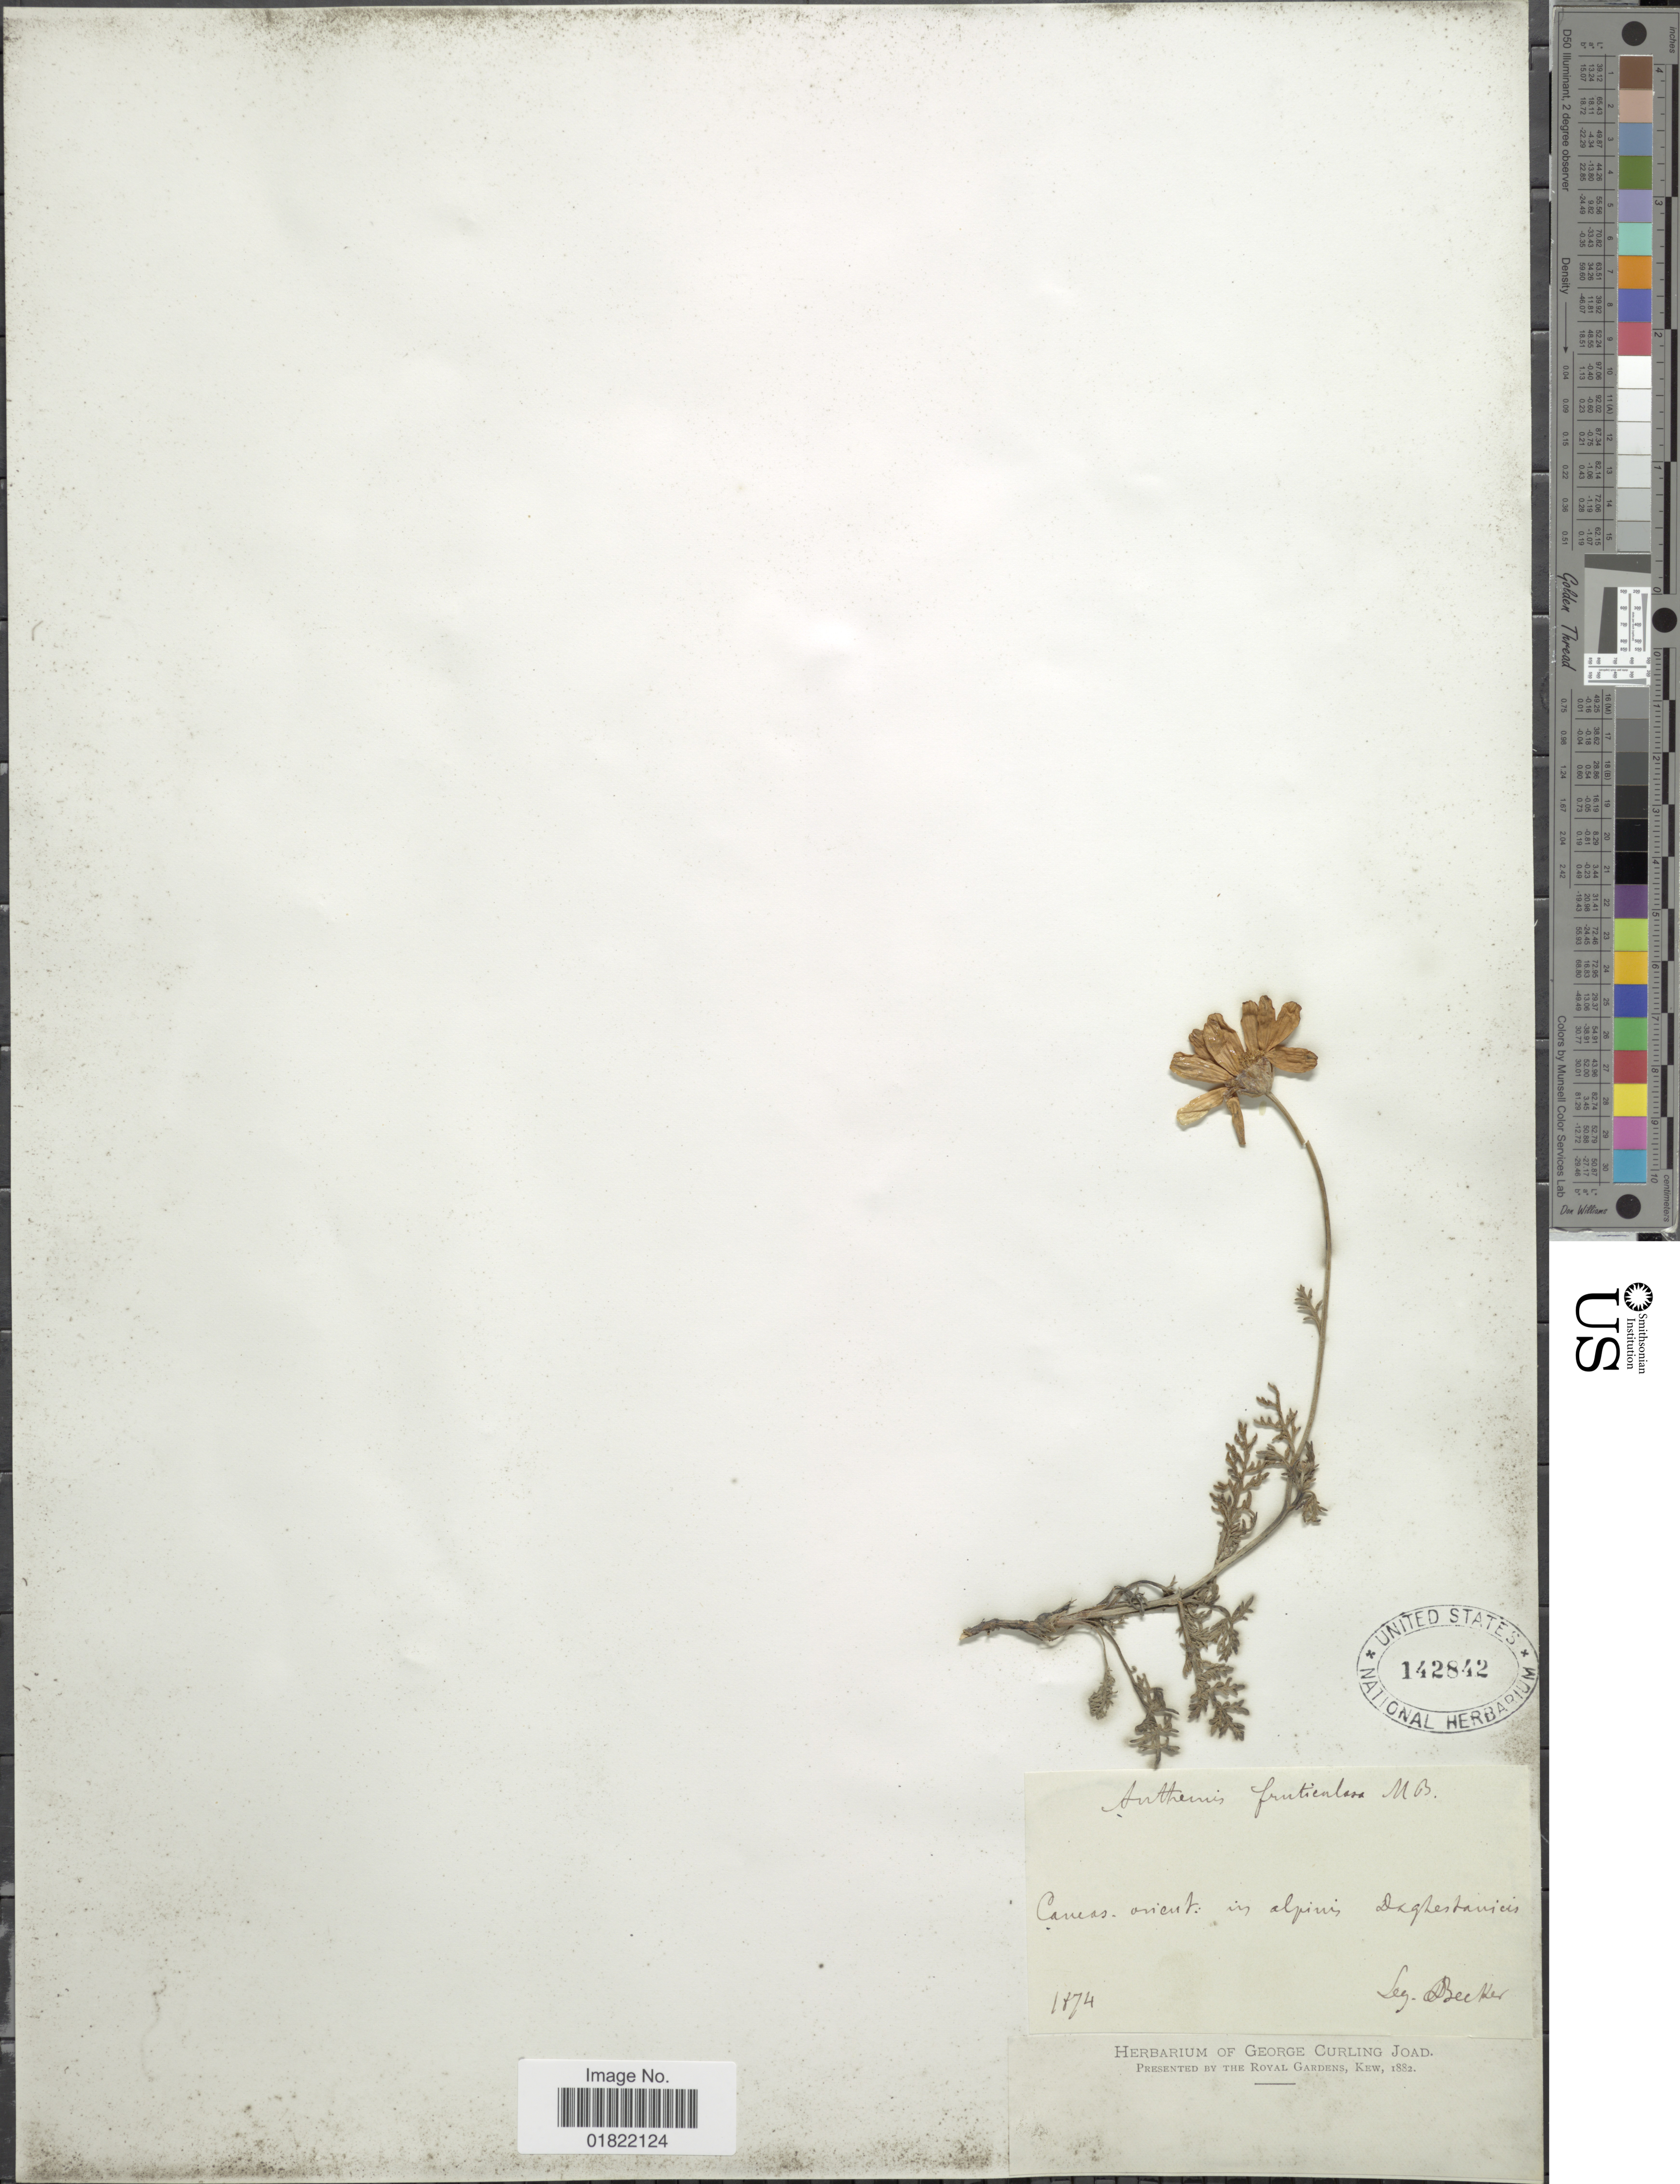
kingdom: Plantae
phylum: Tracheophyta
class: Magnoliopsida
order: Asterales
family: Asteraceae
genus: Anthemis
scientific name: Anthemis fruticulosa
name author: M. Bieb.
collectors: -. Becker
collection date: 1874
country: Russian Federation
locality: Caueas - orient: in alpinis Daghestania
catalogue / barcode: US 142842